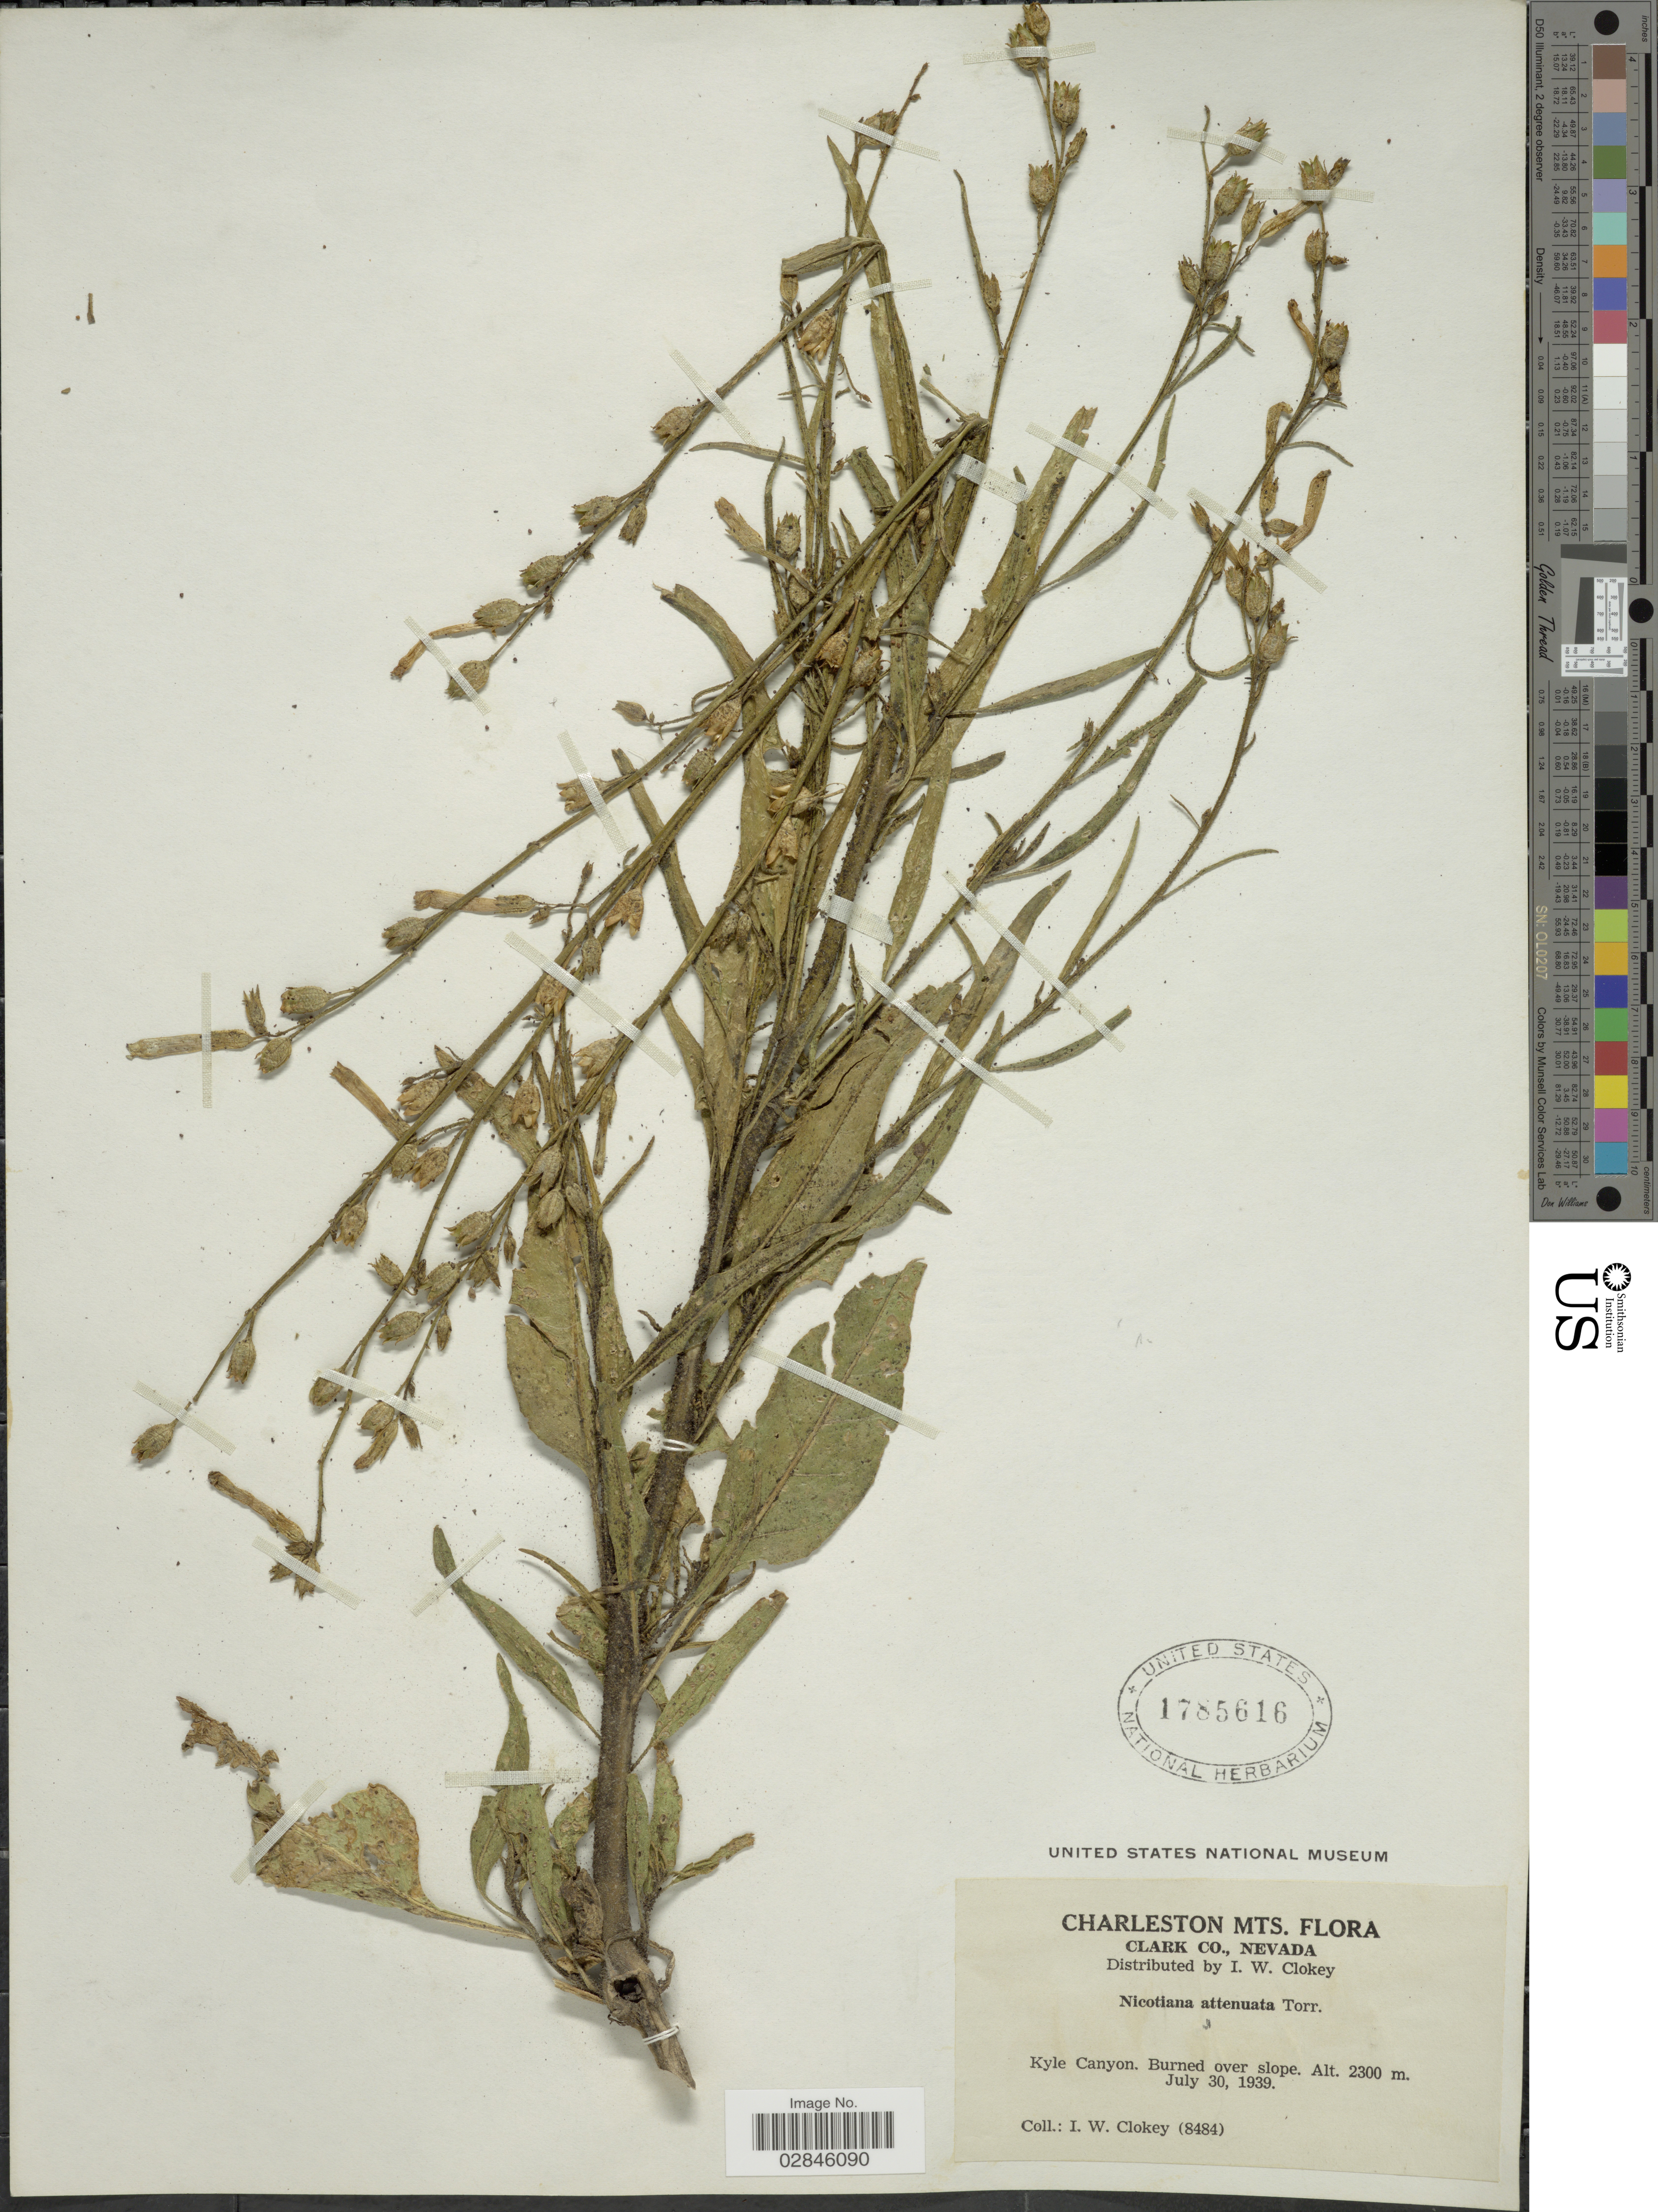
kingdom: Plantae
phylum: Tracheophyta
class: Magnoliopsida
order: Solanales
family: Solanaceae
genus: Nicotiana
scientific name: Nicotiana attenuata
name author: Torr. ex S. Watson in C. King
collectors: I. W. Clokey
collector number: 8484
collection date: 1939-07-30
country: United States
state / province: Nevada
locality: Charleston Mts., Clark Co., Kyle Canyon.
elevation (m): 2300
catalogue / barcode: US 1785616